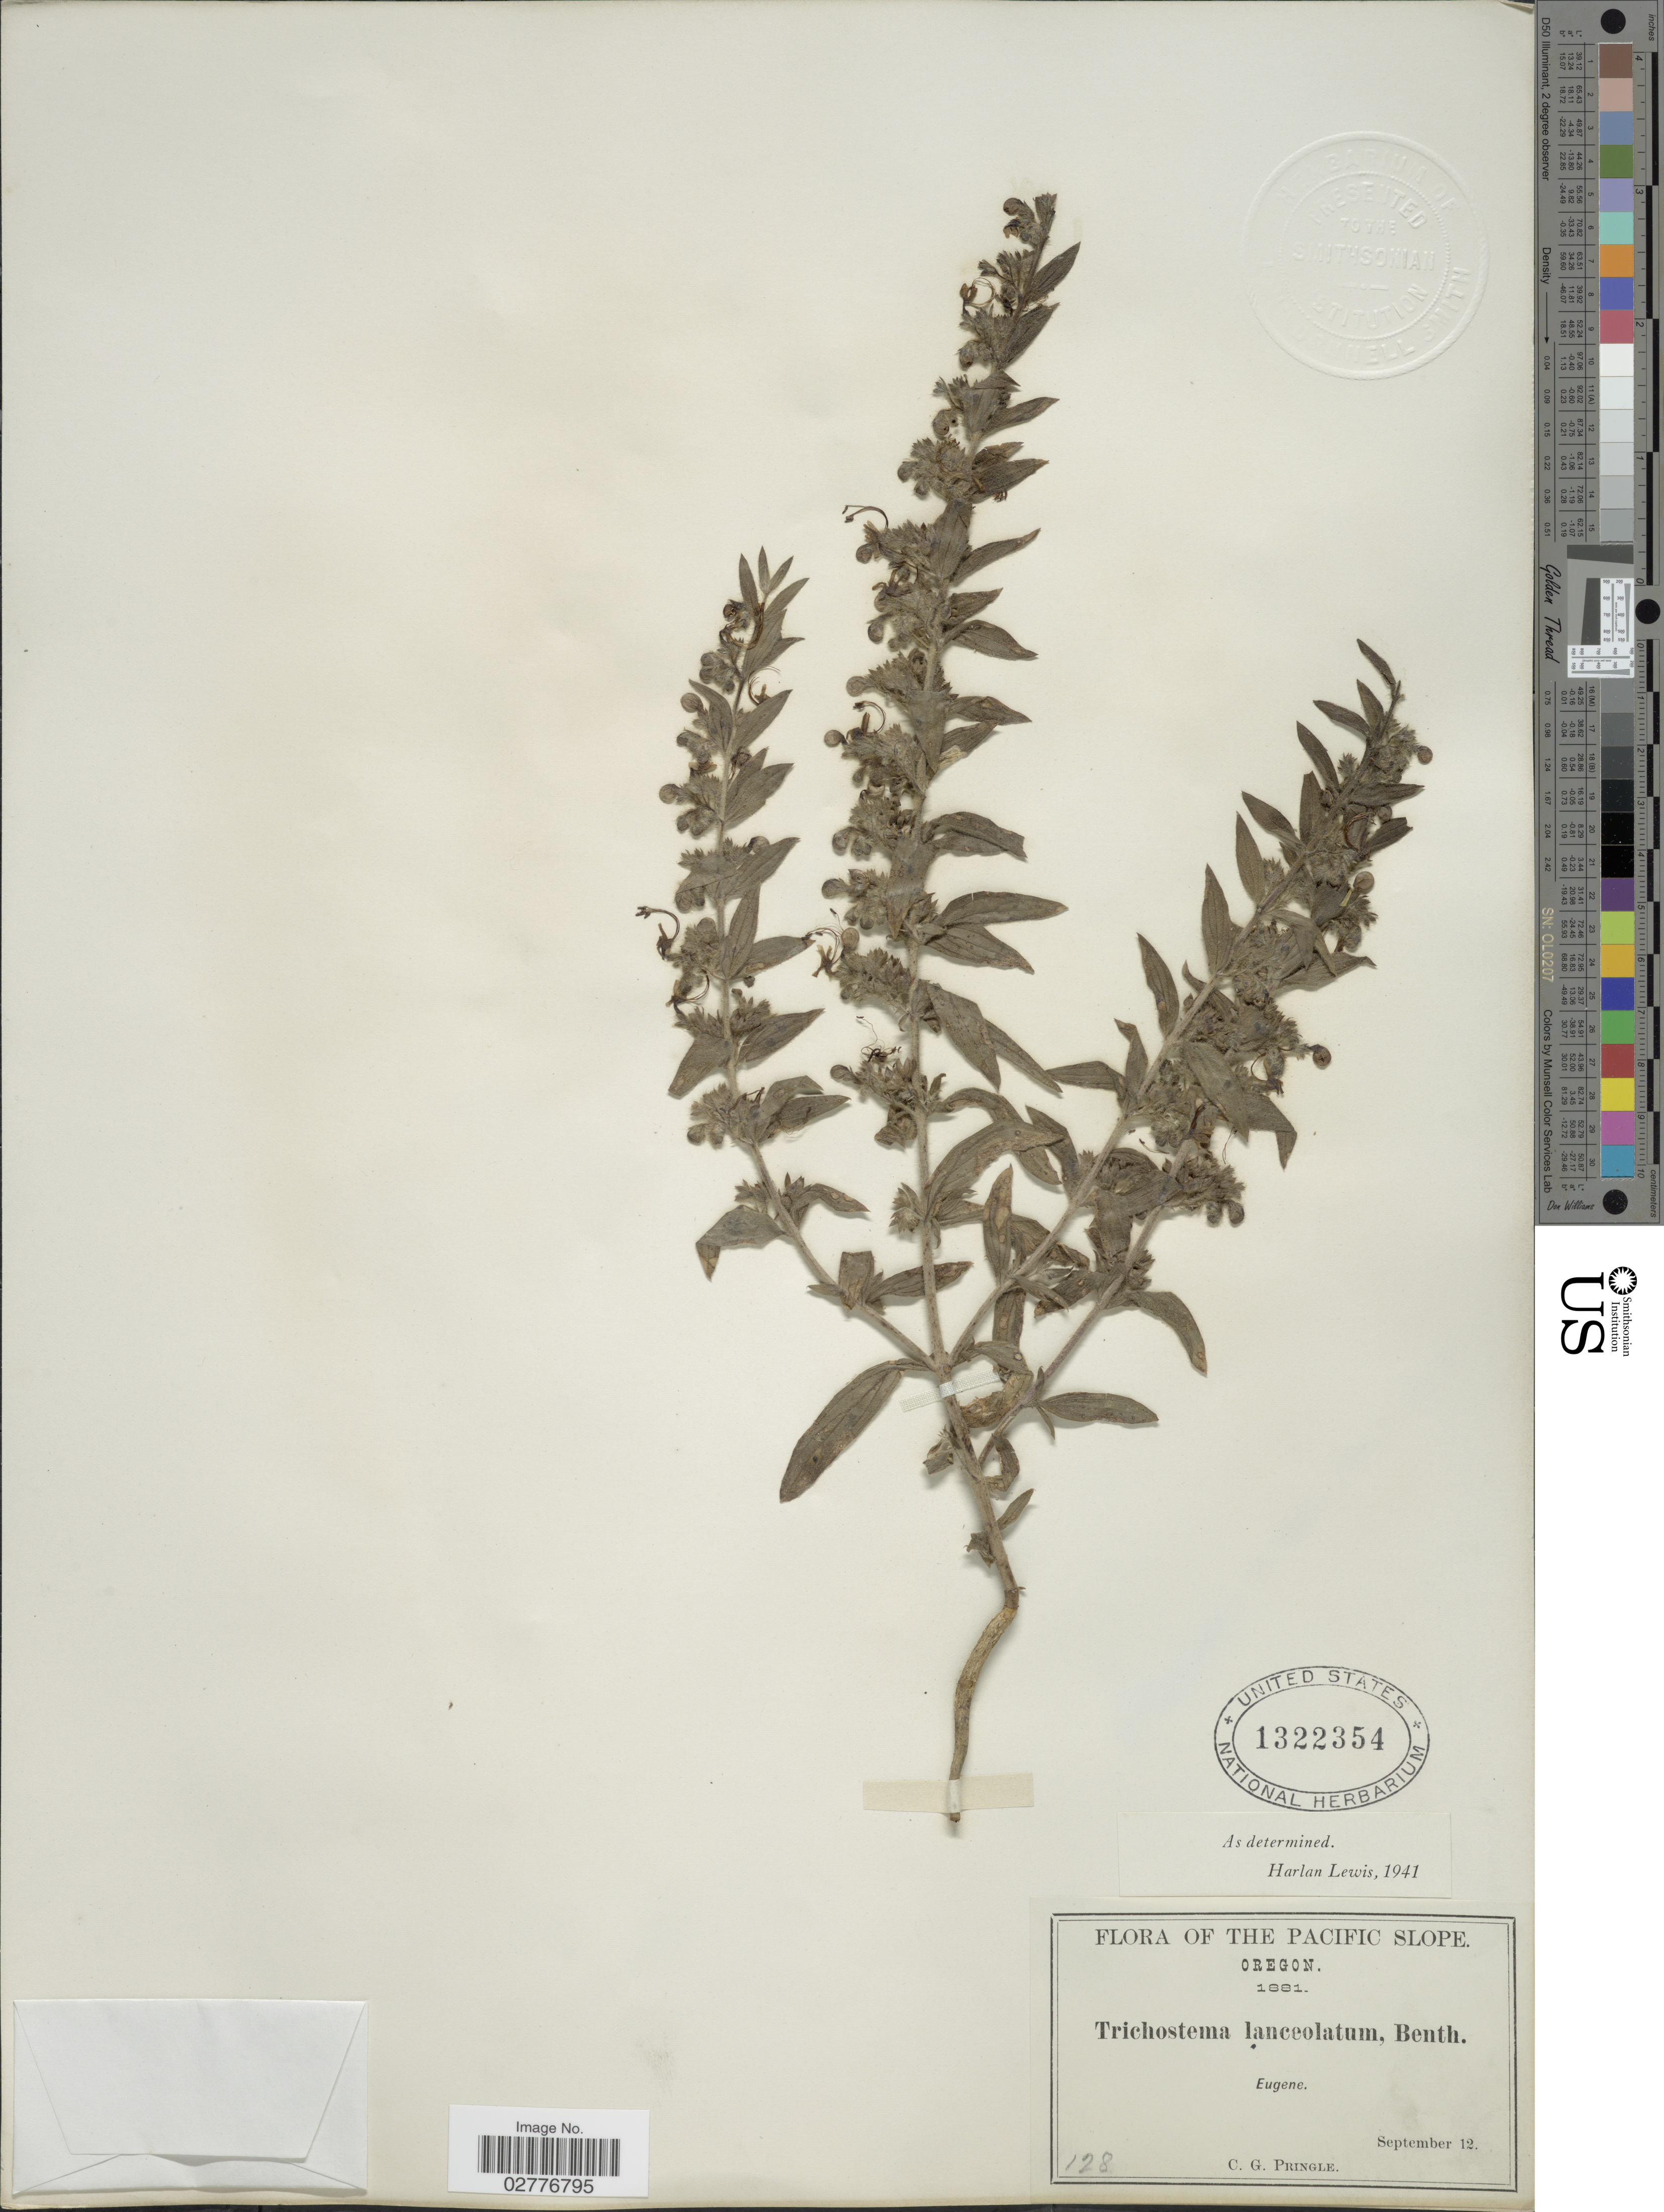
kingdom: Plantae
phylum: Tracheophyta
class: Magnoliopsida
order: Lamiales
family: Lamiaceae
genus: Trichostema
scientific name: Trichostema lanceolatum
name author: Benth.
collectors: C. G. Pringle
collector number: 128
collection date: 1881-09-12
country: United States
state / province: Oregon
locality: Pacific Slope. Eugene.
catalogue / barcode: US 1322354